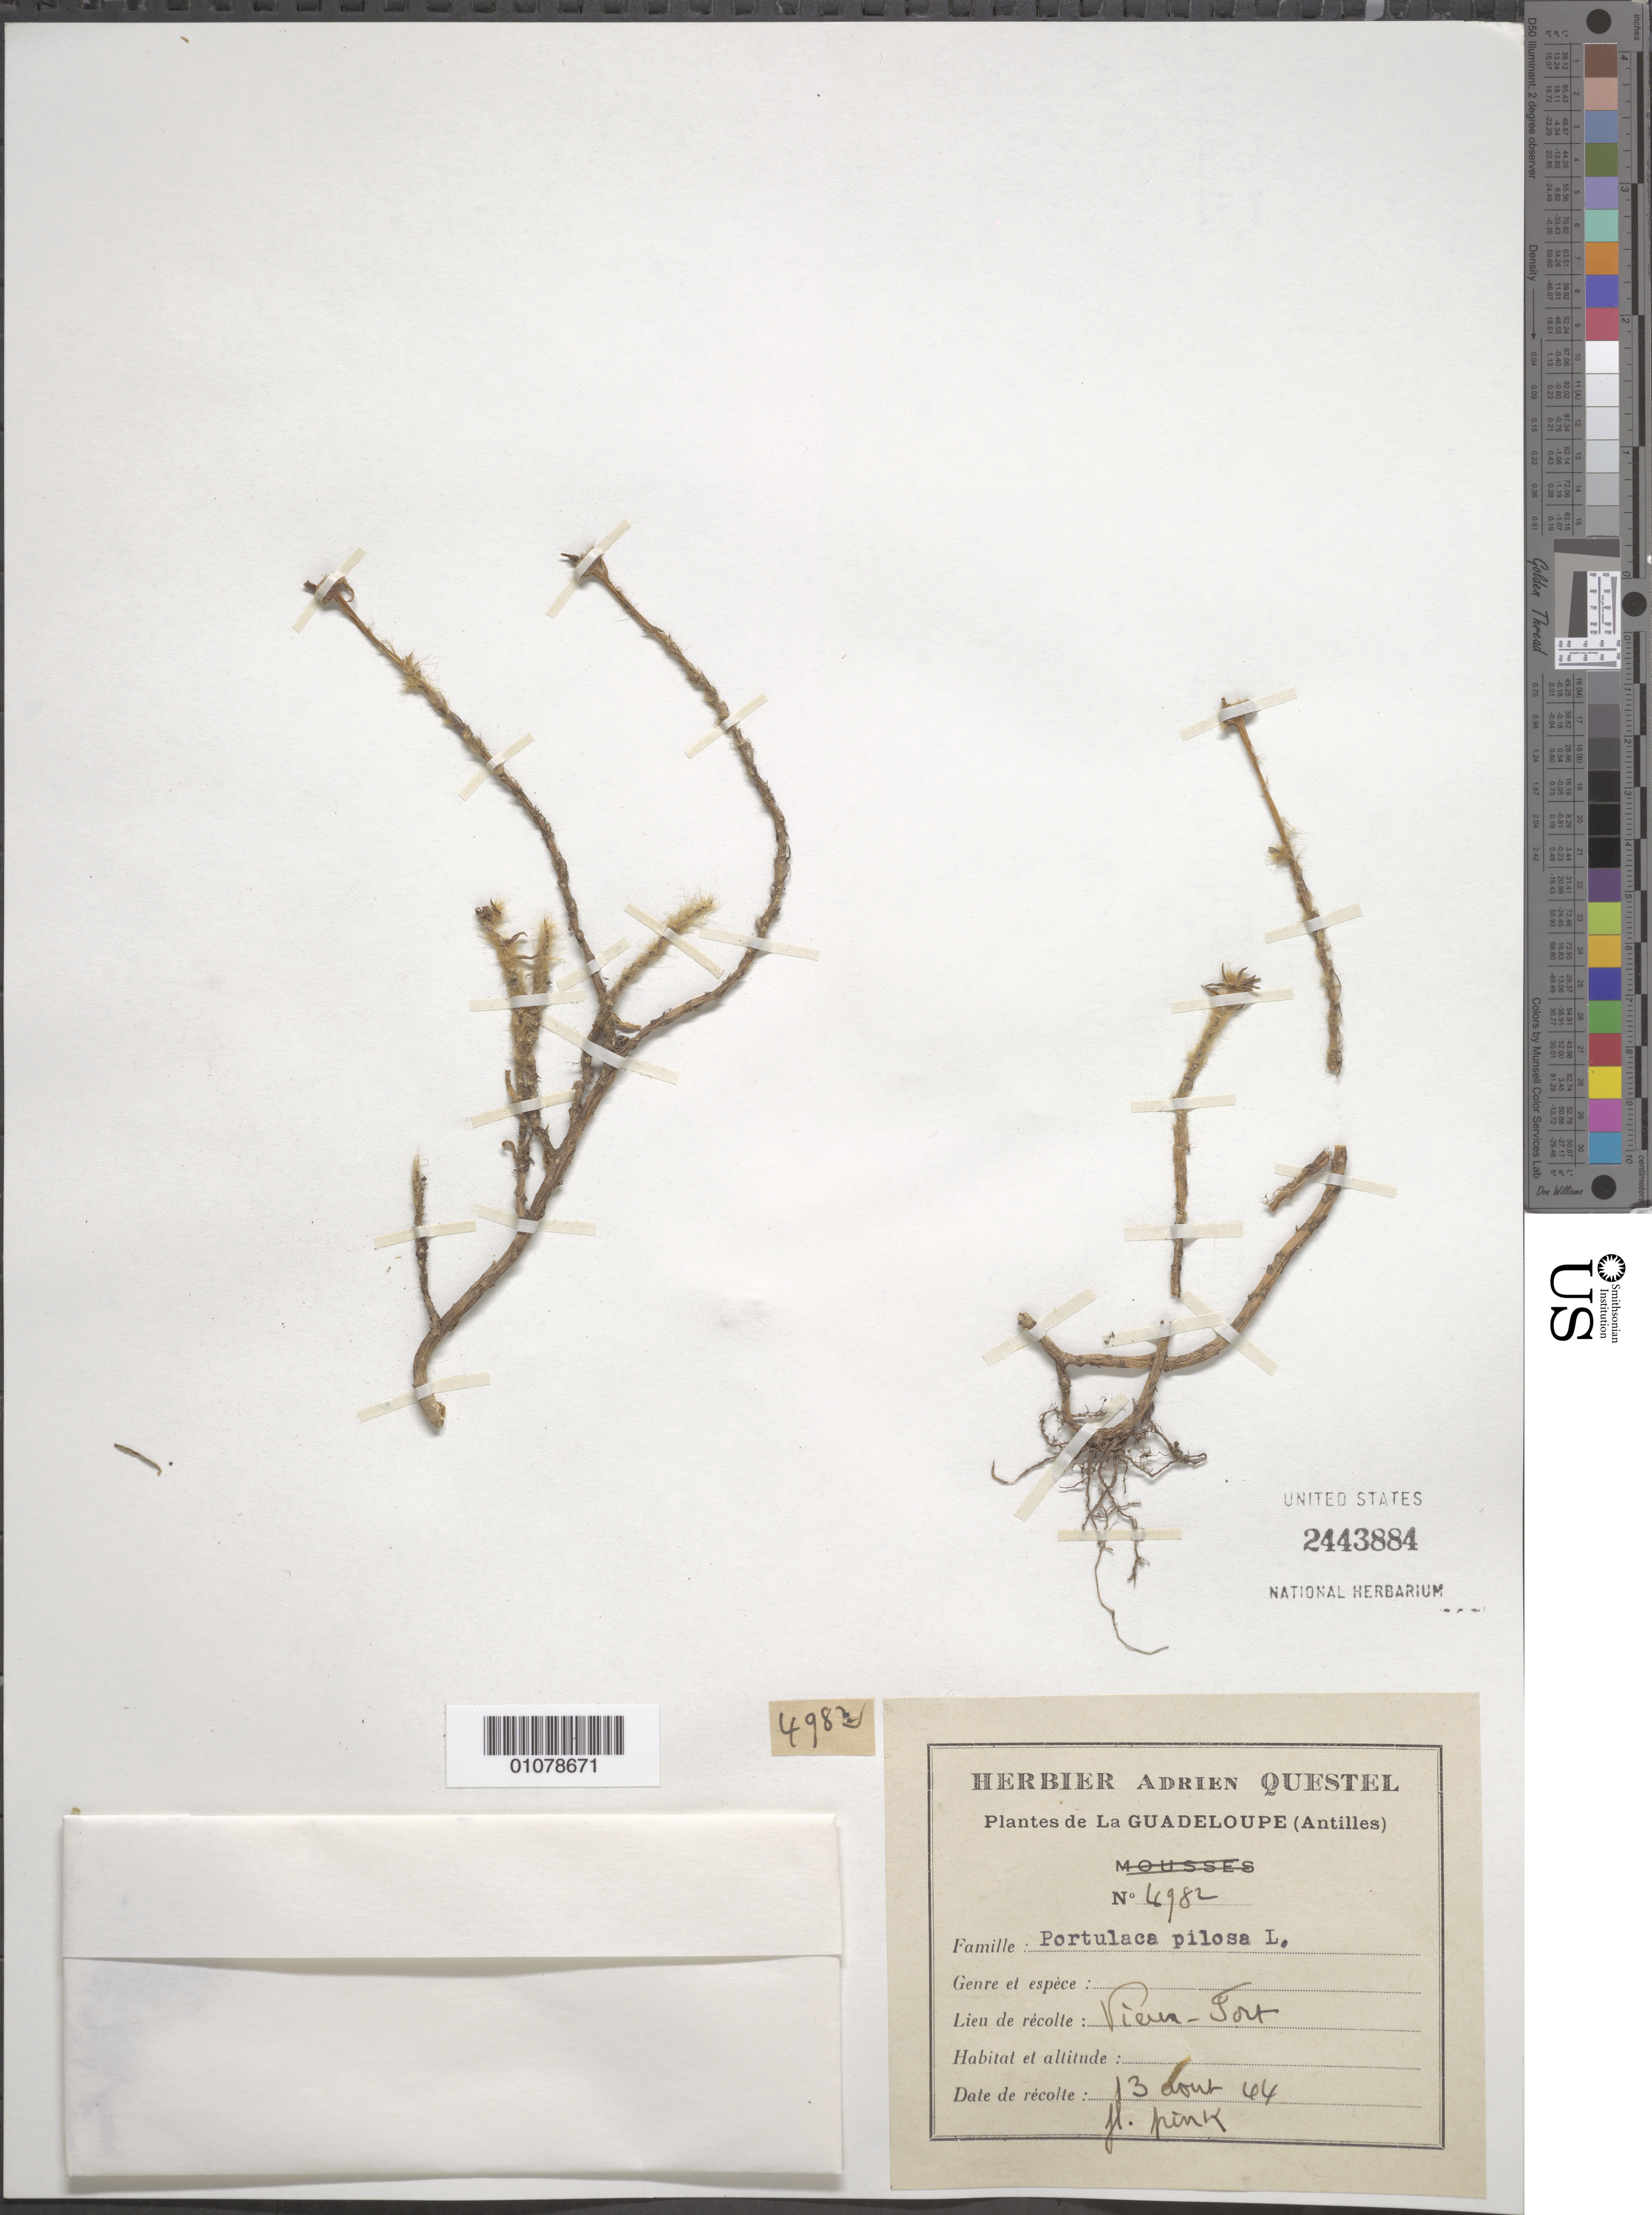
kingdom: Plantae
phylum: Tracheophyta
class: Magnoliopsida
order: Caryophyllales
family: Portulacaceae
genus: Portulaca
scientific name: Portulaca pilosa f. pilosa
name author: L.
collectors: A. Questel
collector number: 4982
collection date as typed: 13 Aug 1944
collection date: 1944-08-13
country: Guadeloupe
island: Basse Terre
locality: Vieux-Fort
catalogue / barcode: US 2443884